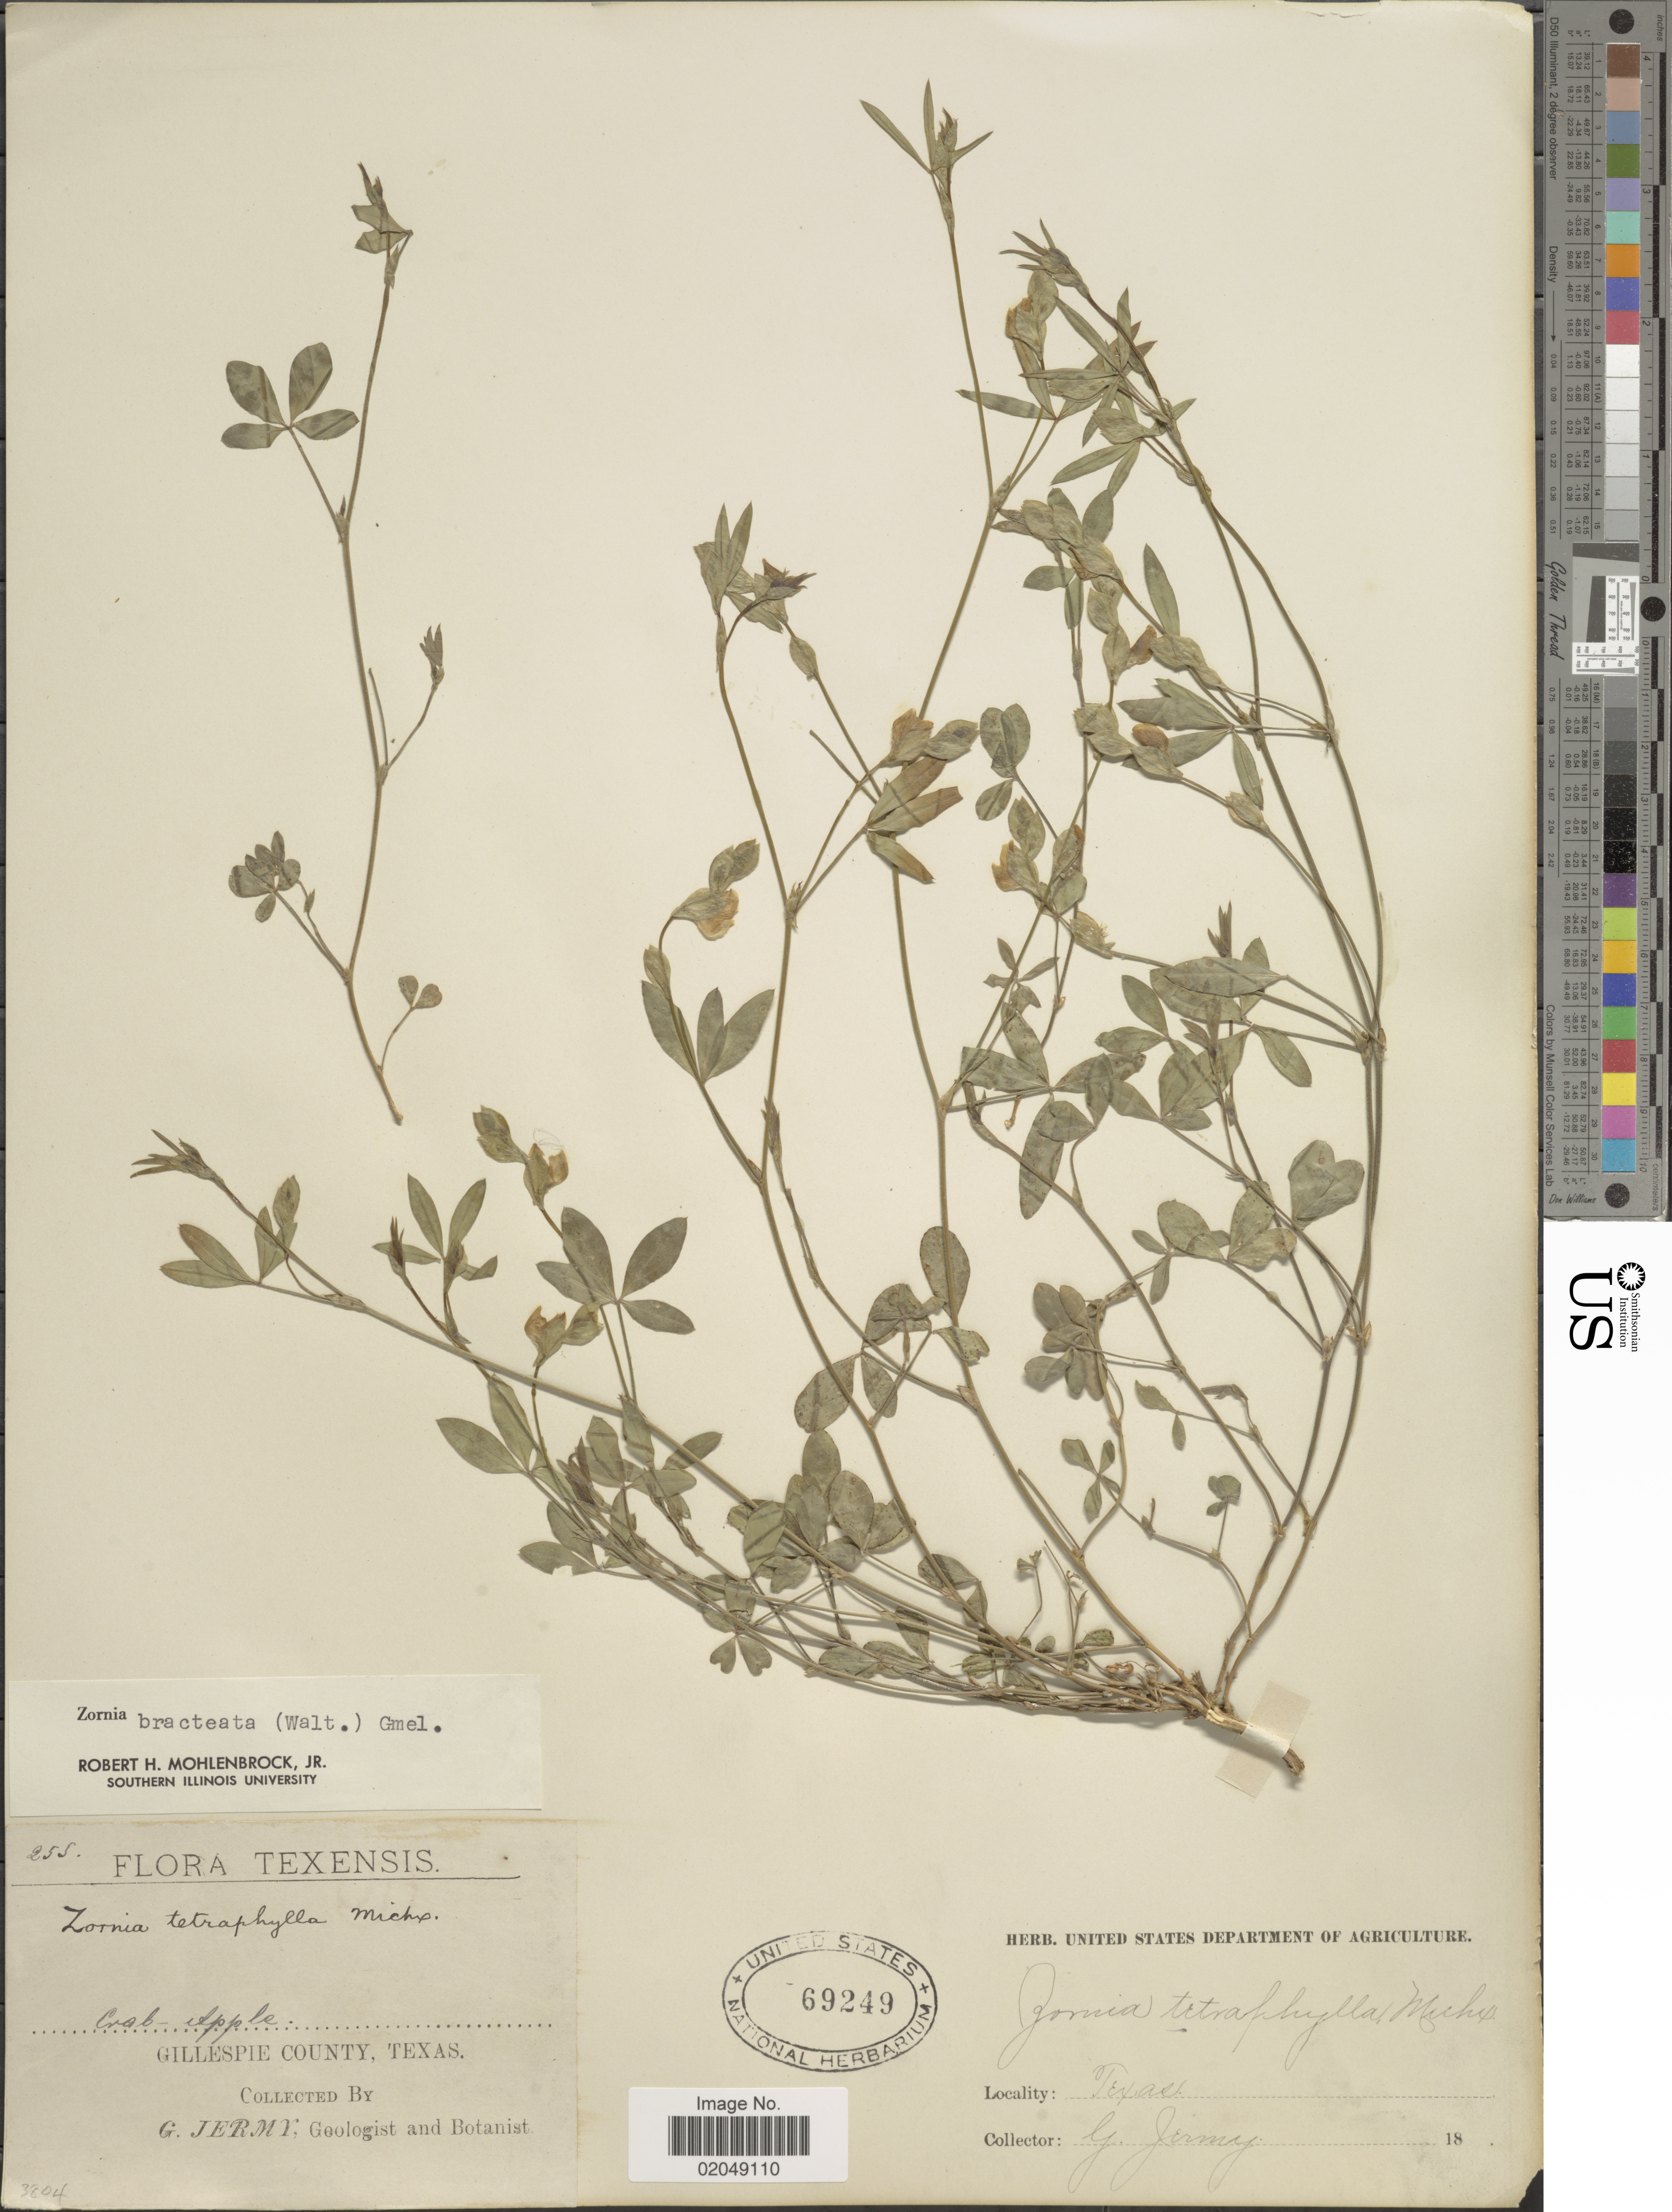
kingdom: Plantae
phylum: Tracheophyta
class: Magnoliopsida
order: Fabales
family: Fabaceae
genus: Zornia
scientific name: Zornia bracteata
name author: J.F. Gmel.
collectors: G. Jermy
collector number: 255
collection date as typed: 18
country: United States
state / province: Texas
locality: Gillespie County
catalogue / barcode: US 69249